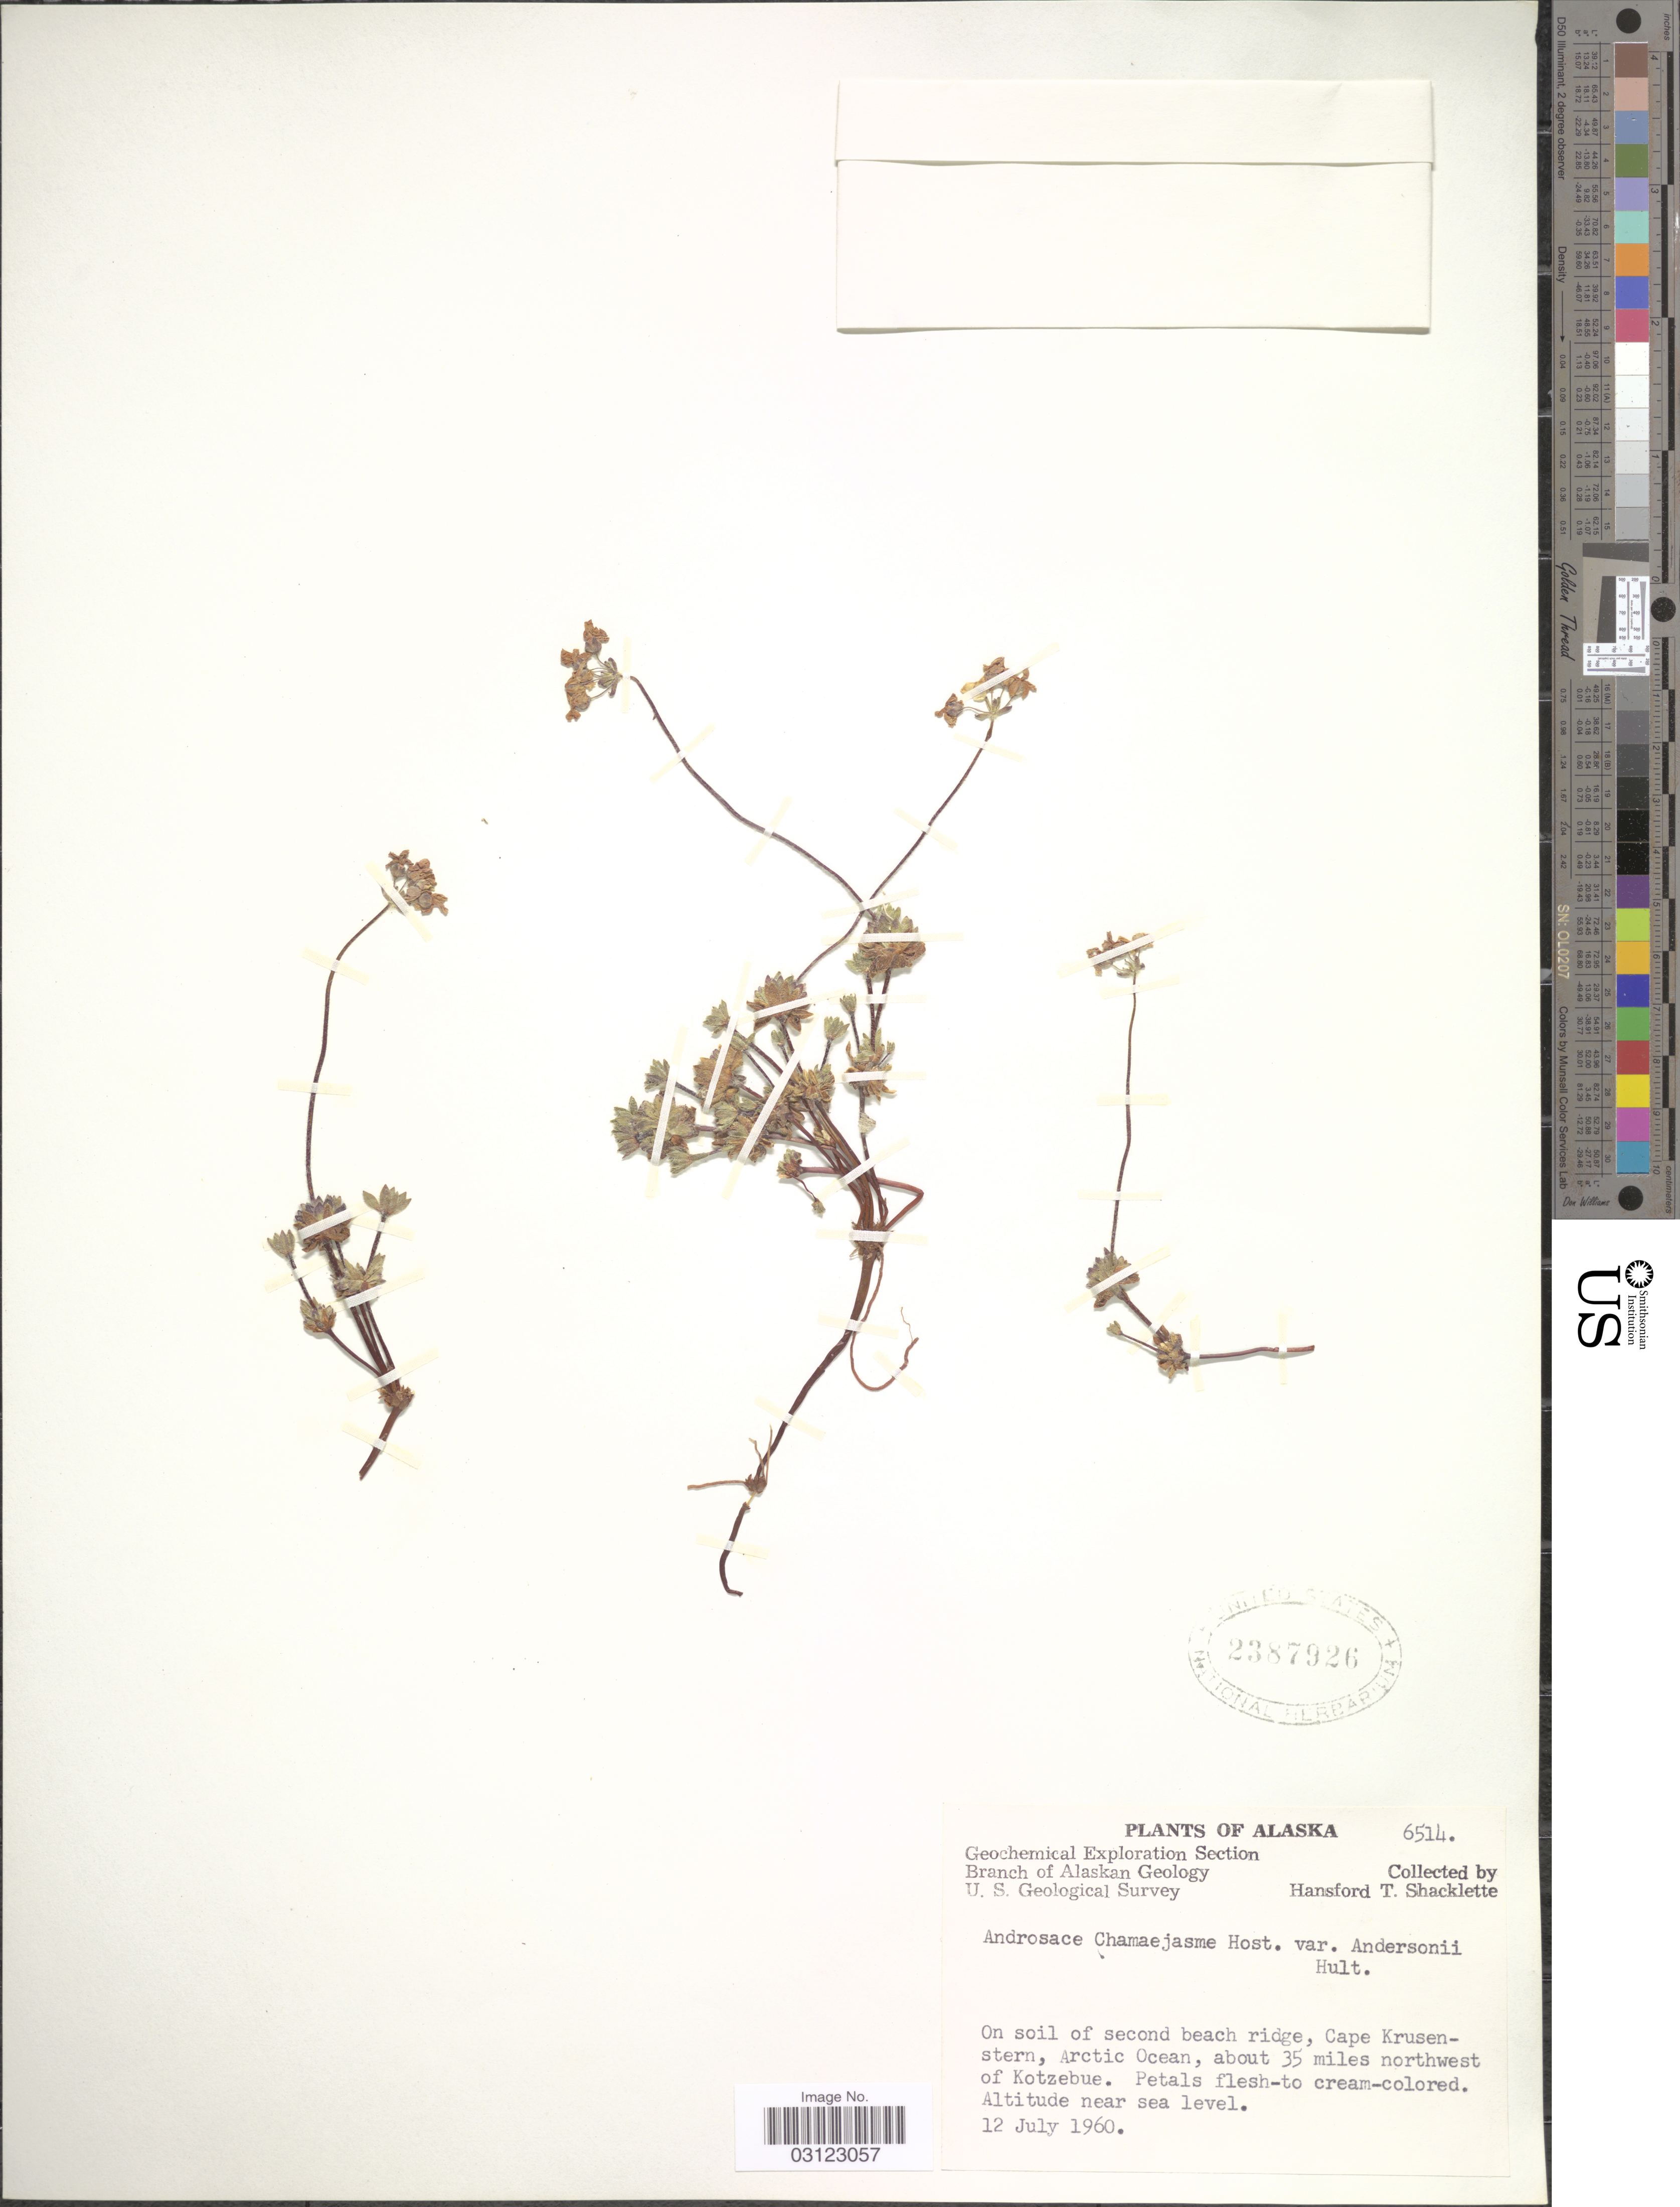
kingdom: Plantae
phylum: Tracheophyta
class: Magnoliopsida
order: Ericales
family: Primulaceae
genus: Androsace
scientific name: Androsace chamaejasme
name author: Wulfen ex Host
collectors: H. Shacklette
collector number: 6514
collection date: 1960-07-12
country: United States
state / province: Alaska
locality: On soil of second beach ridge, Cape Krusenstern, Arctic Ocean, about 35 miles northwest of Kotzebue.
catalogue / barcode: US 2387926